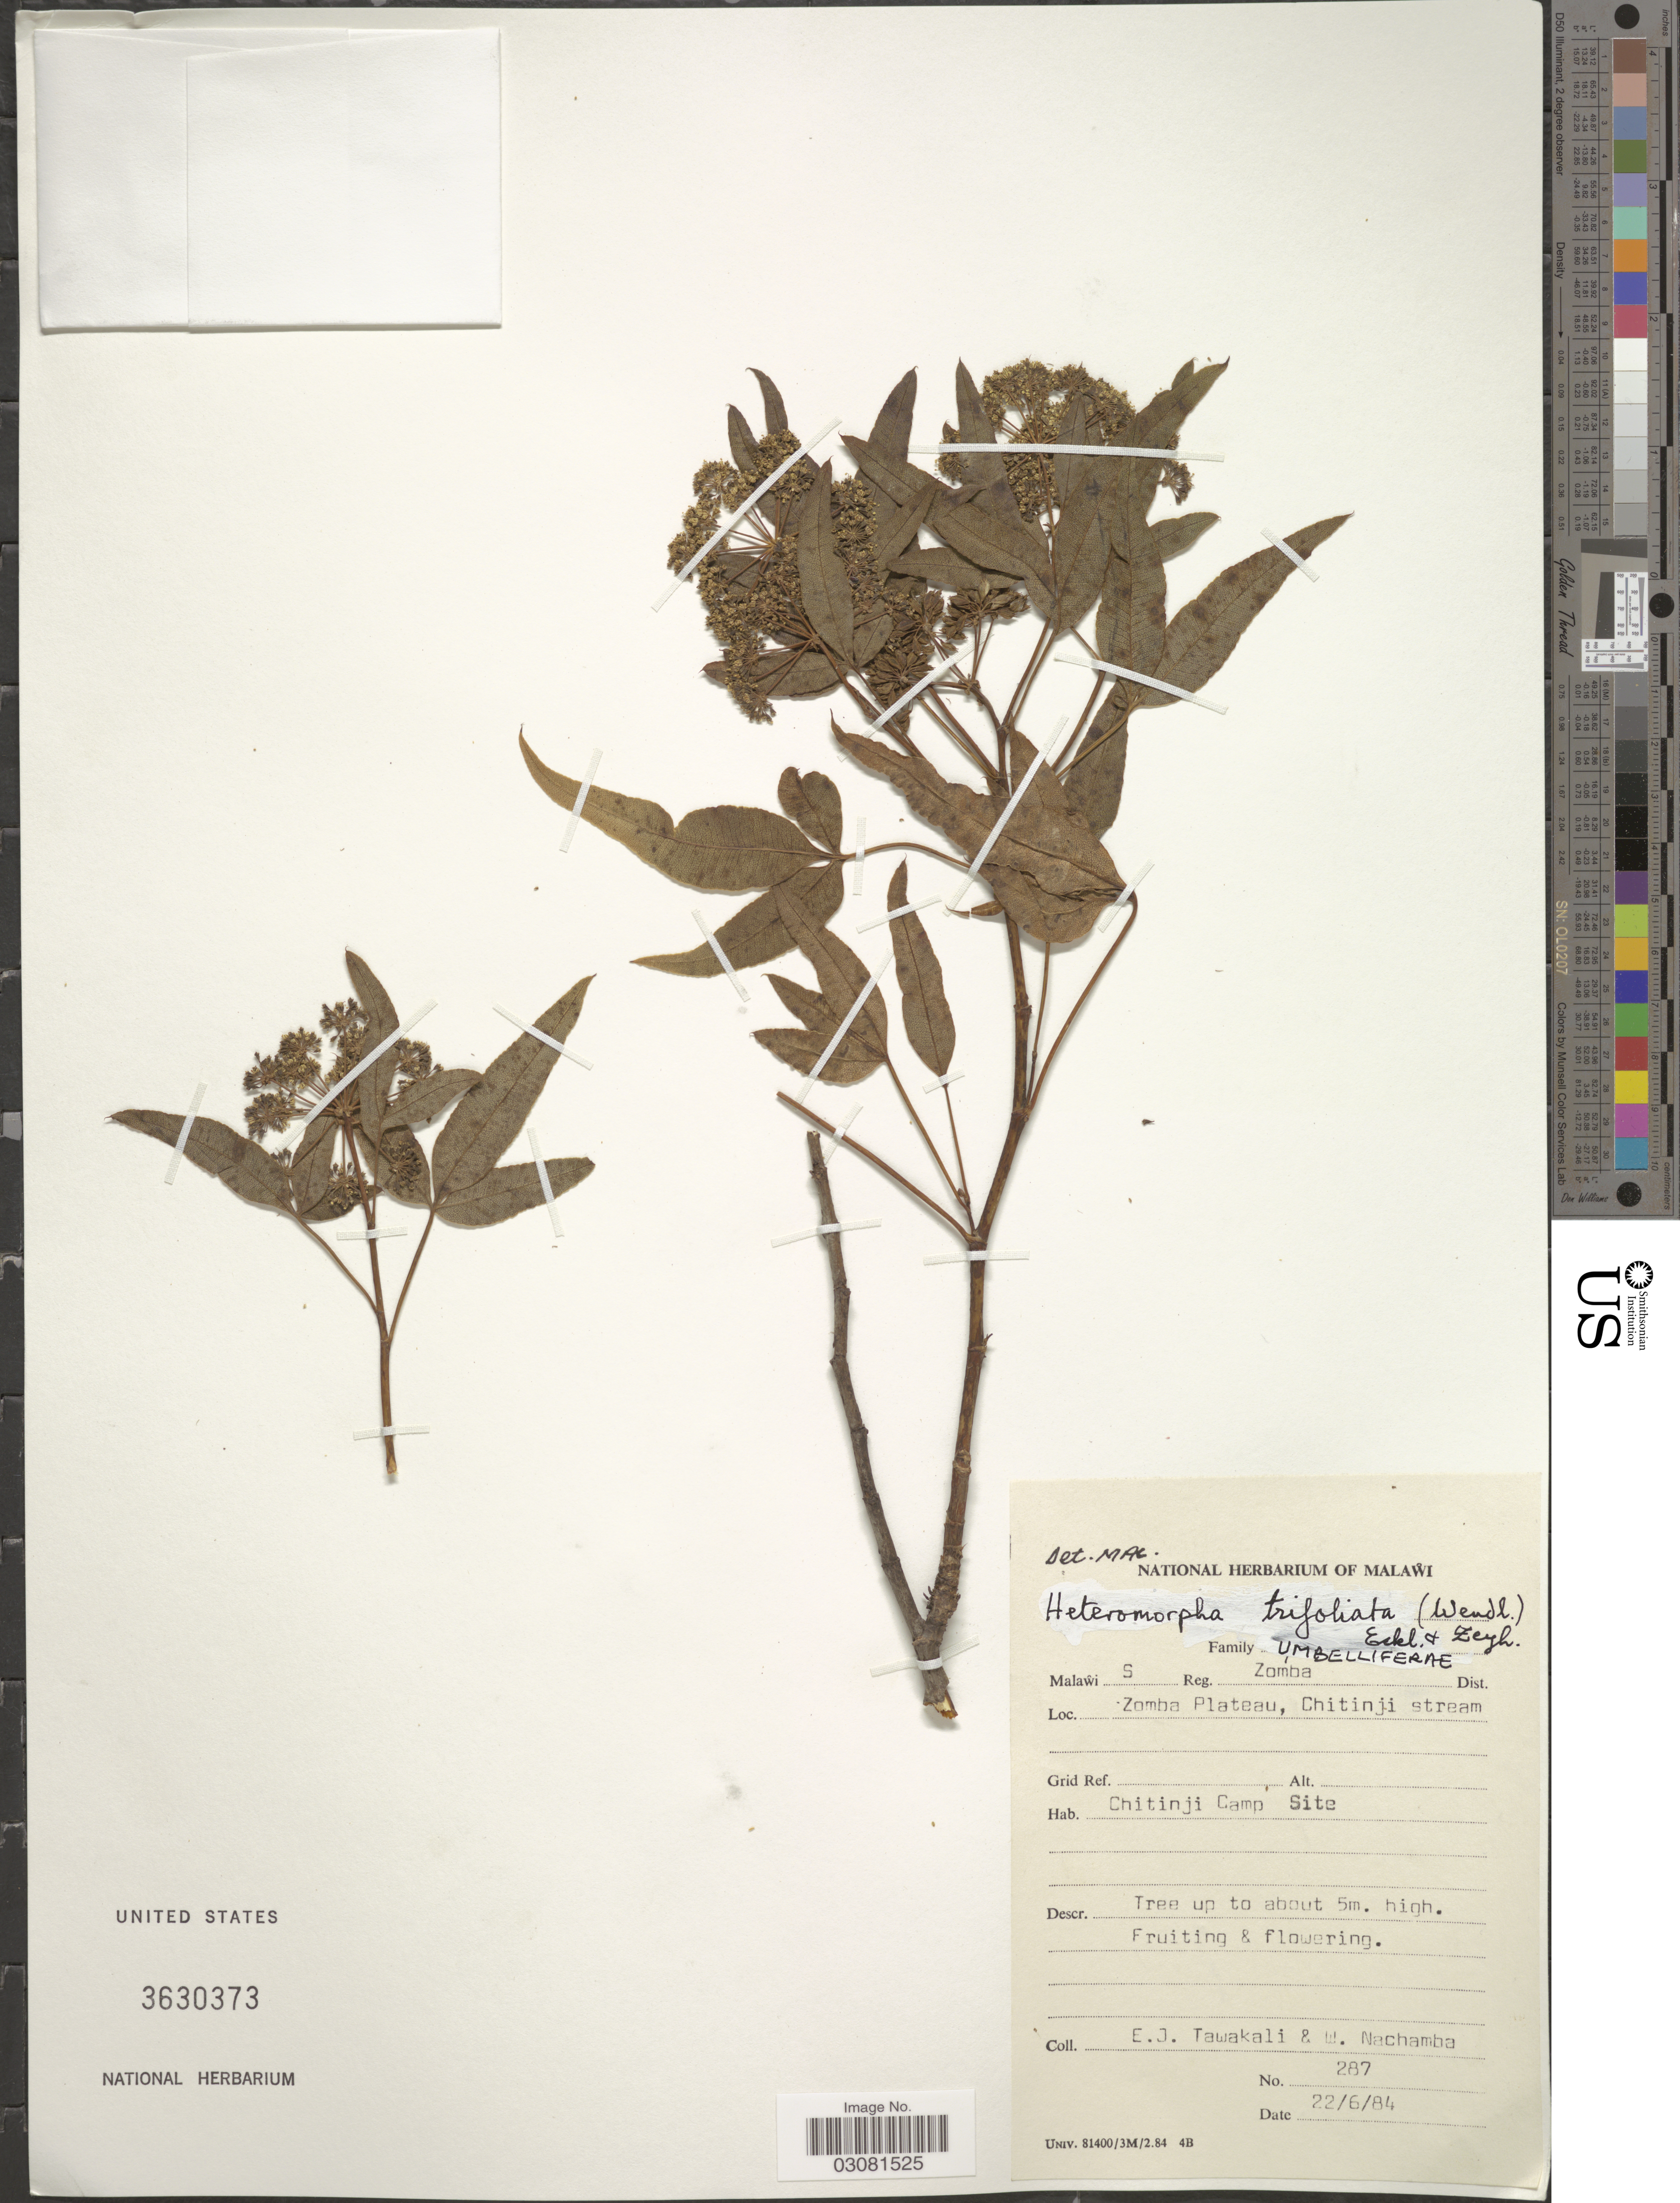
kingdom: Plantae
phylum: Tracheophyta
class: Magnoliopsida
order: Apiales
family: Apiaceae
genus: Heteromorpha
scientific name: Heteromorpha trifoliata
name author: (H.L. Wendl. & Bartl.) Eckl. & Zeyh.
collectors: E. Tawakali & W. Nachamba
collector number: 287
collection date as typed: Transcribed d/m/y: 22/6/84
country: Malawi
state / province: Southern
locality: Malawi S Reg. Zomba Dist., Zoma Plateau, Chitinji stream. Chitinji Camp Site.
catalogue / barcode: US 3630373